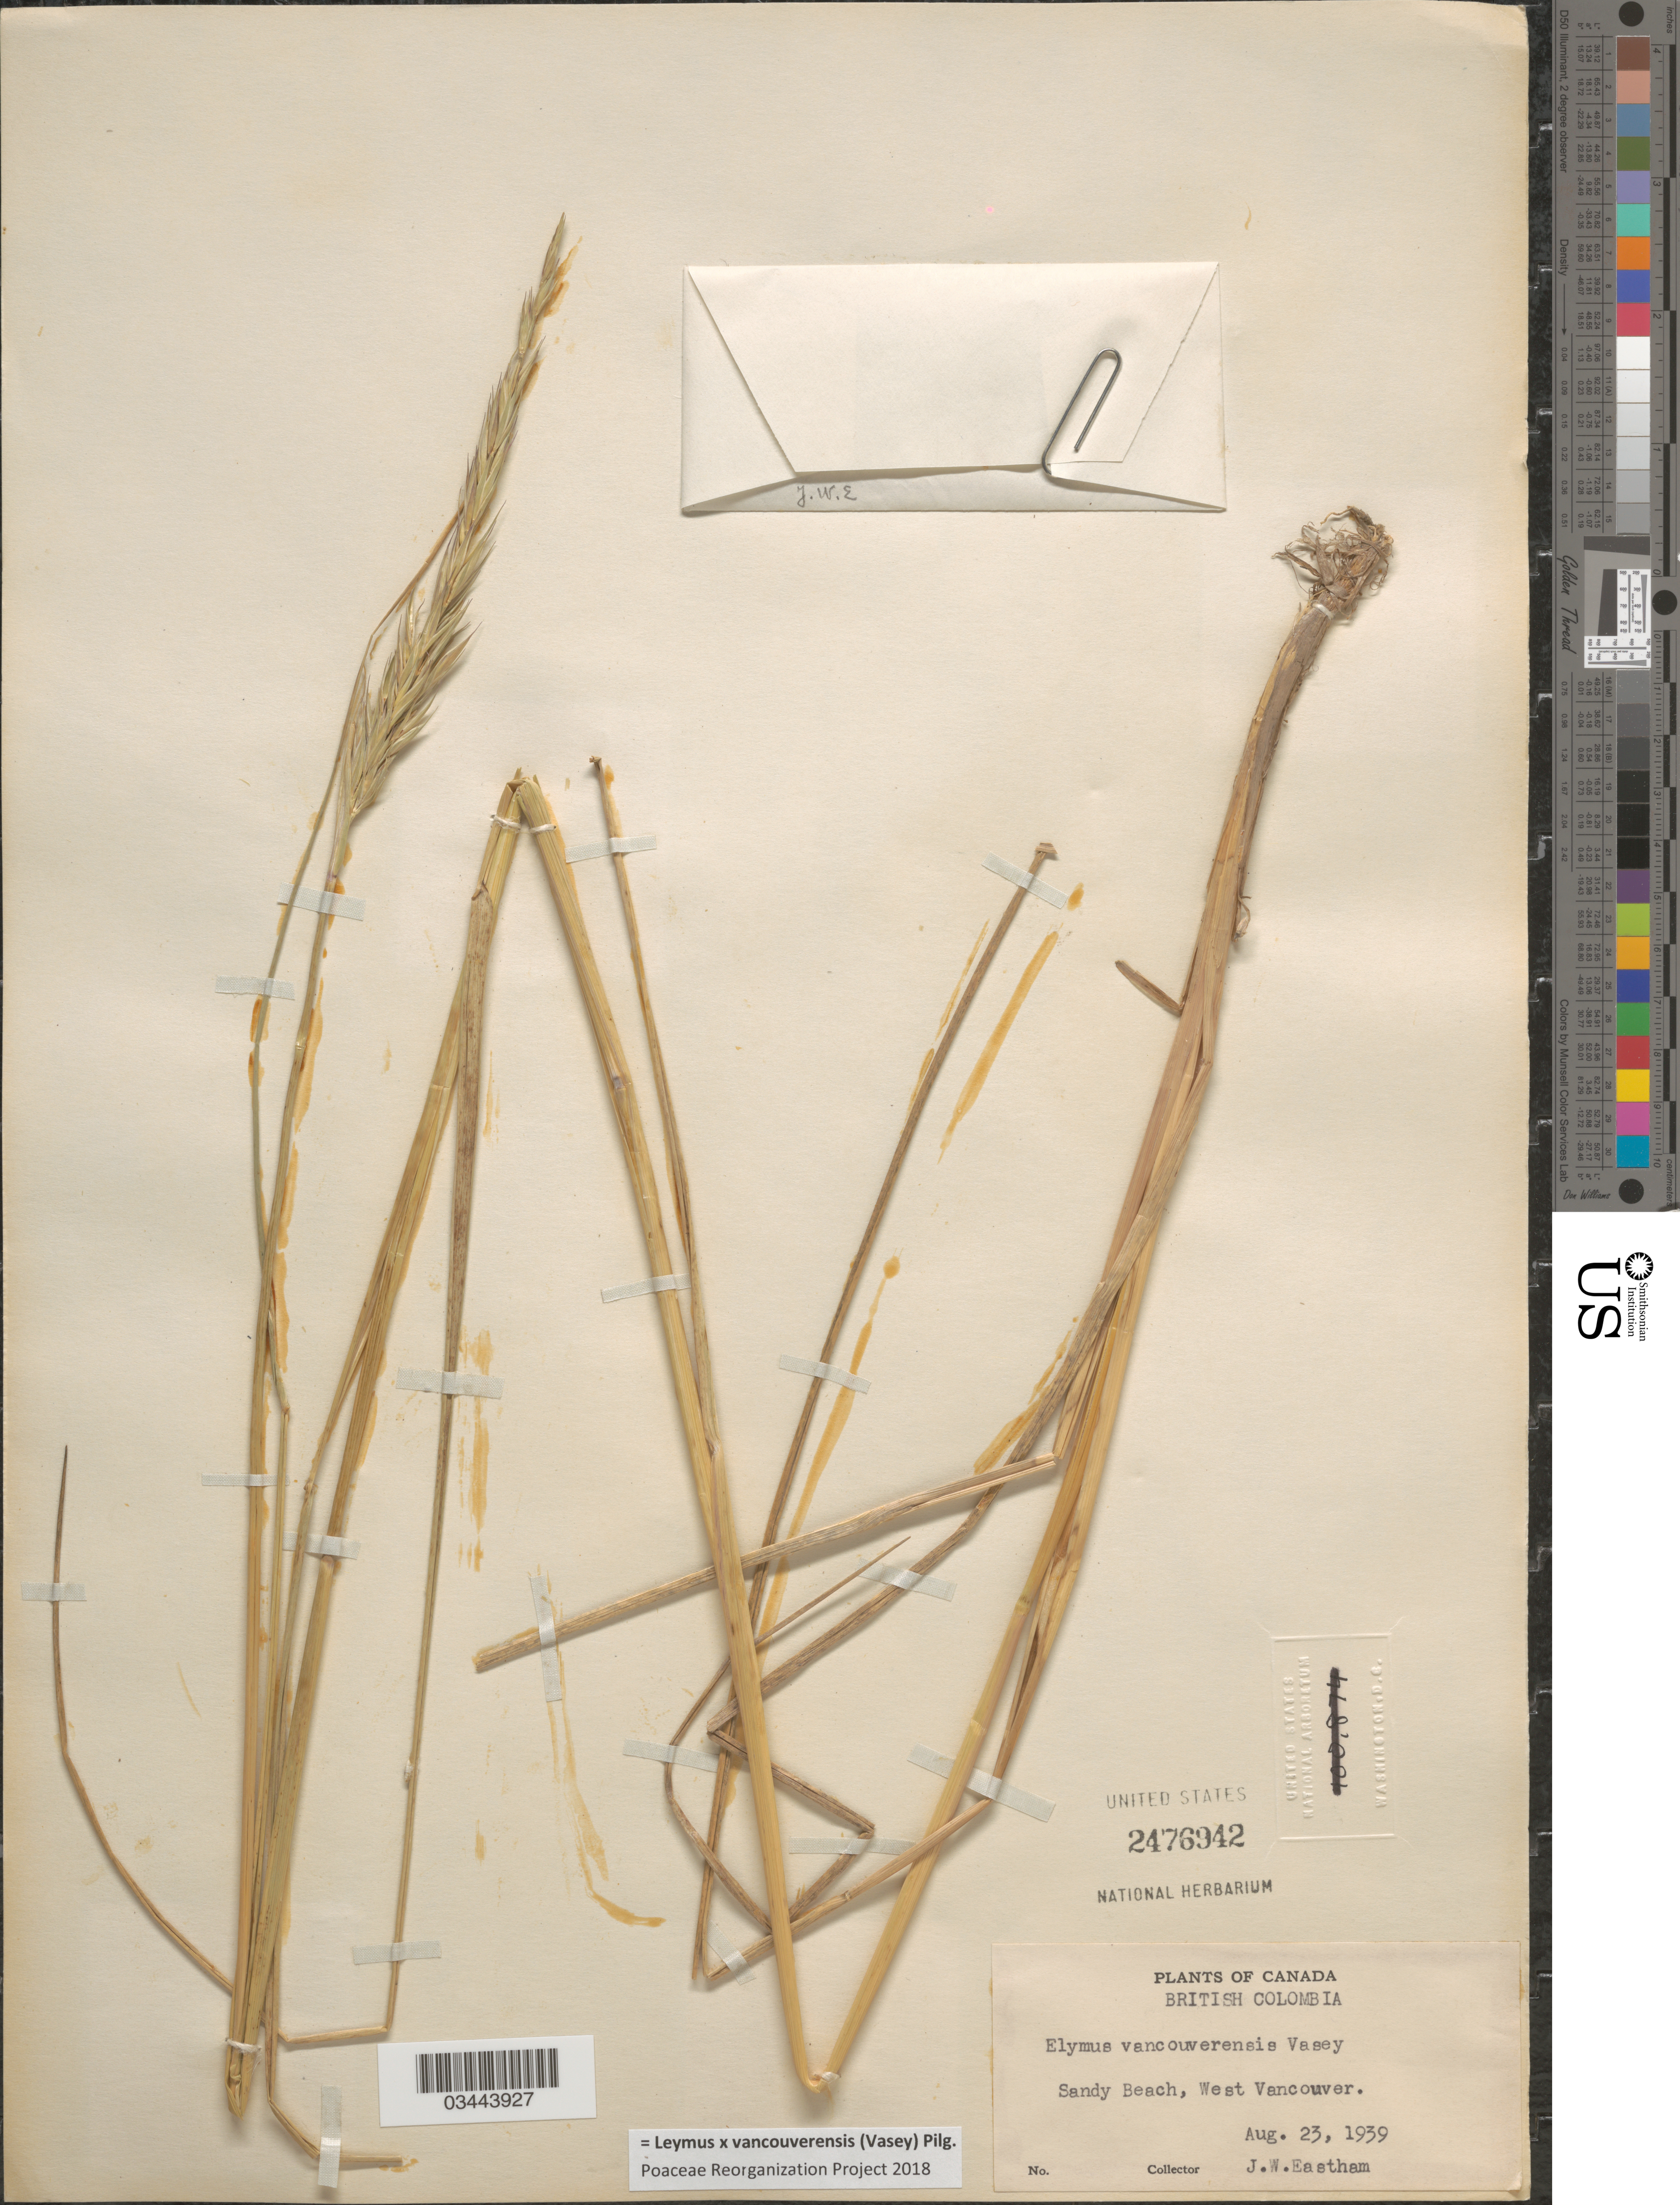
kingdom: Plantae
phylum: Tracheophyta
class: Liliopsida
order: Poales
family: Poaceae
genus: Leymus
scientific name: Leymus x vancouverensis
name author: (Vasey) Pilg.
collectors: J. Eastham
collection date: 1939-08-23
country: Canada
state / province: British Columbia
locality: Sandy beach, West Vancouver.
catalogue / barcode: US 2476942